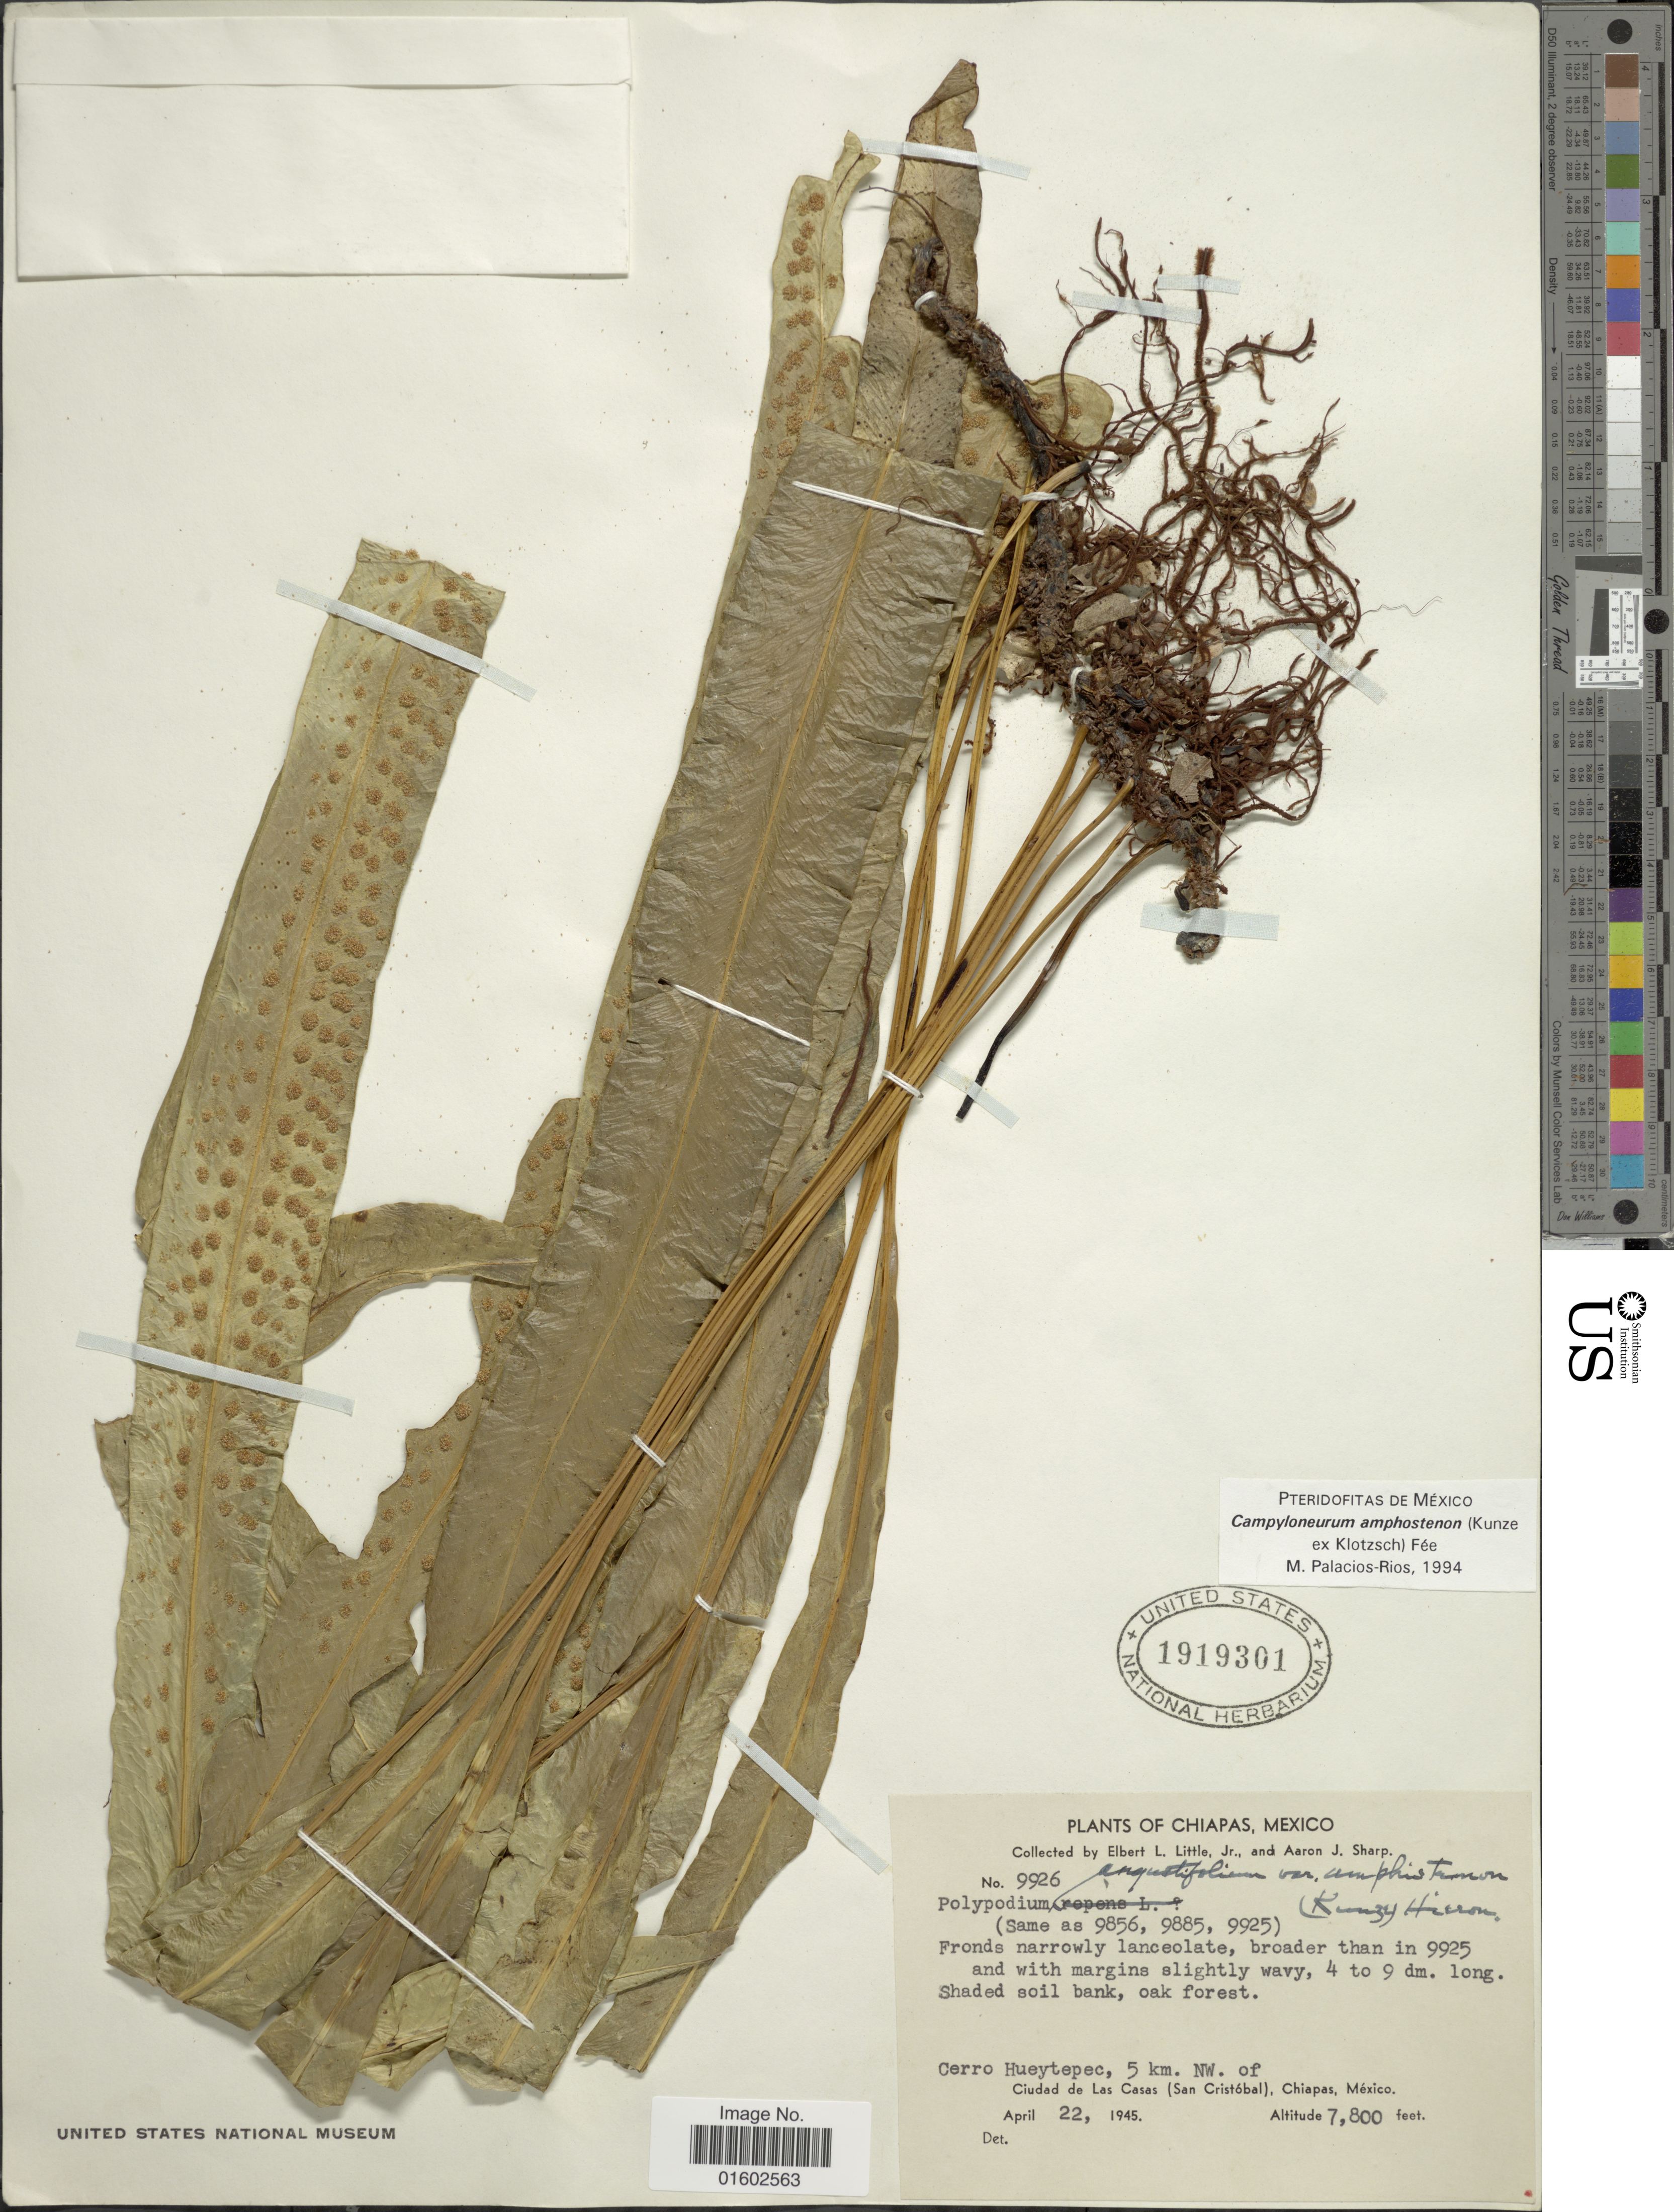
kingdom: Plantae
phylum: Tracheophyta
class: Polypodiopsida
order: Polypodiales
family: Polypodiaceae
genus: Campyloneurum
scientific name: Campyloneurum amphostenon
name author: (Kunze ex Klotzsch) Fée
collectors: E. L. Little & Mrs A. J. Sharp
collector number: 9926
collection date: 1945-04-22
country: Mexico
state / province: Chiapas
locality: NE. side of Cerro Huytepec, 5 km. W-NW. of Ciudad de Las Casas (San Cristobal)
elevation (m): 2377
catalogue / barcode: US 1919301